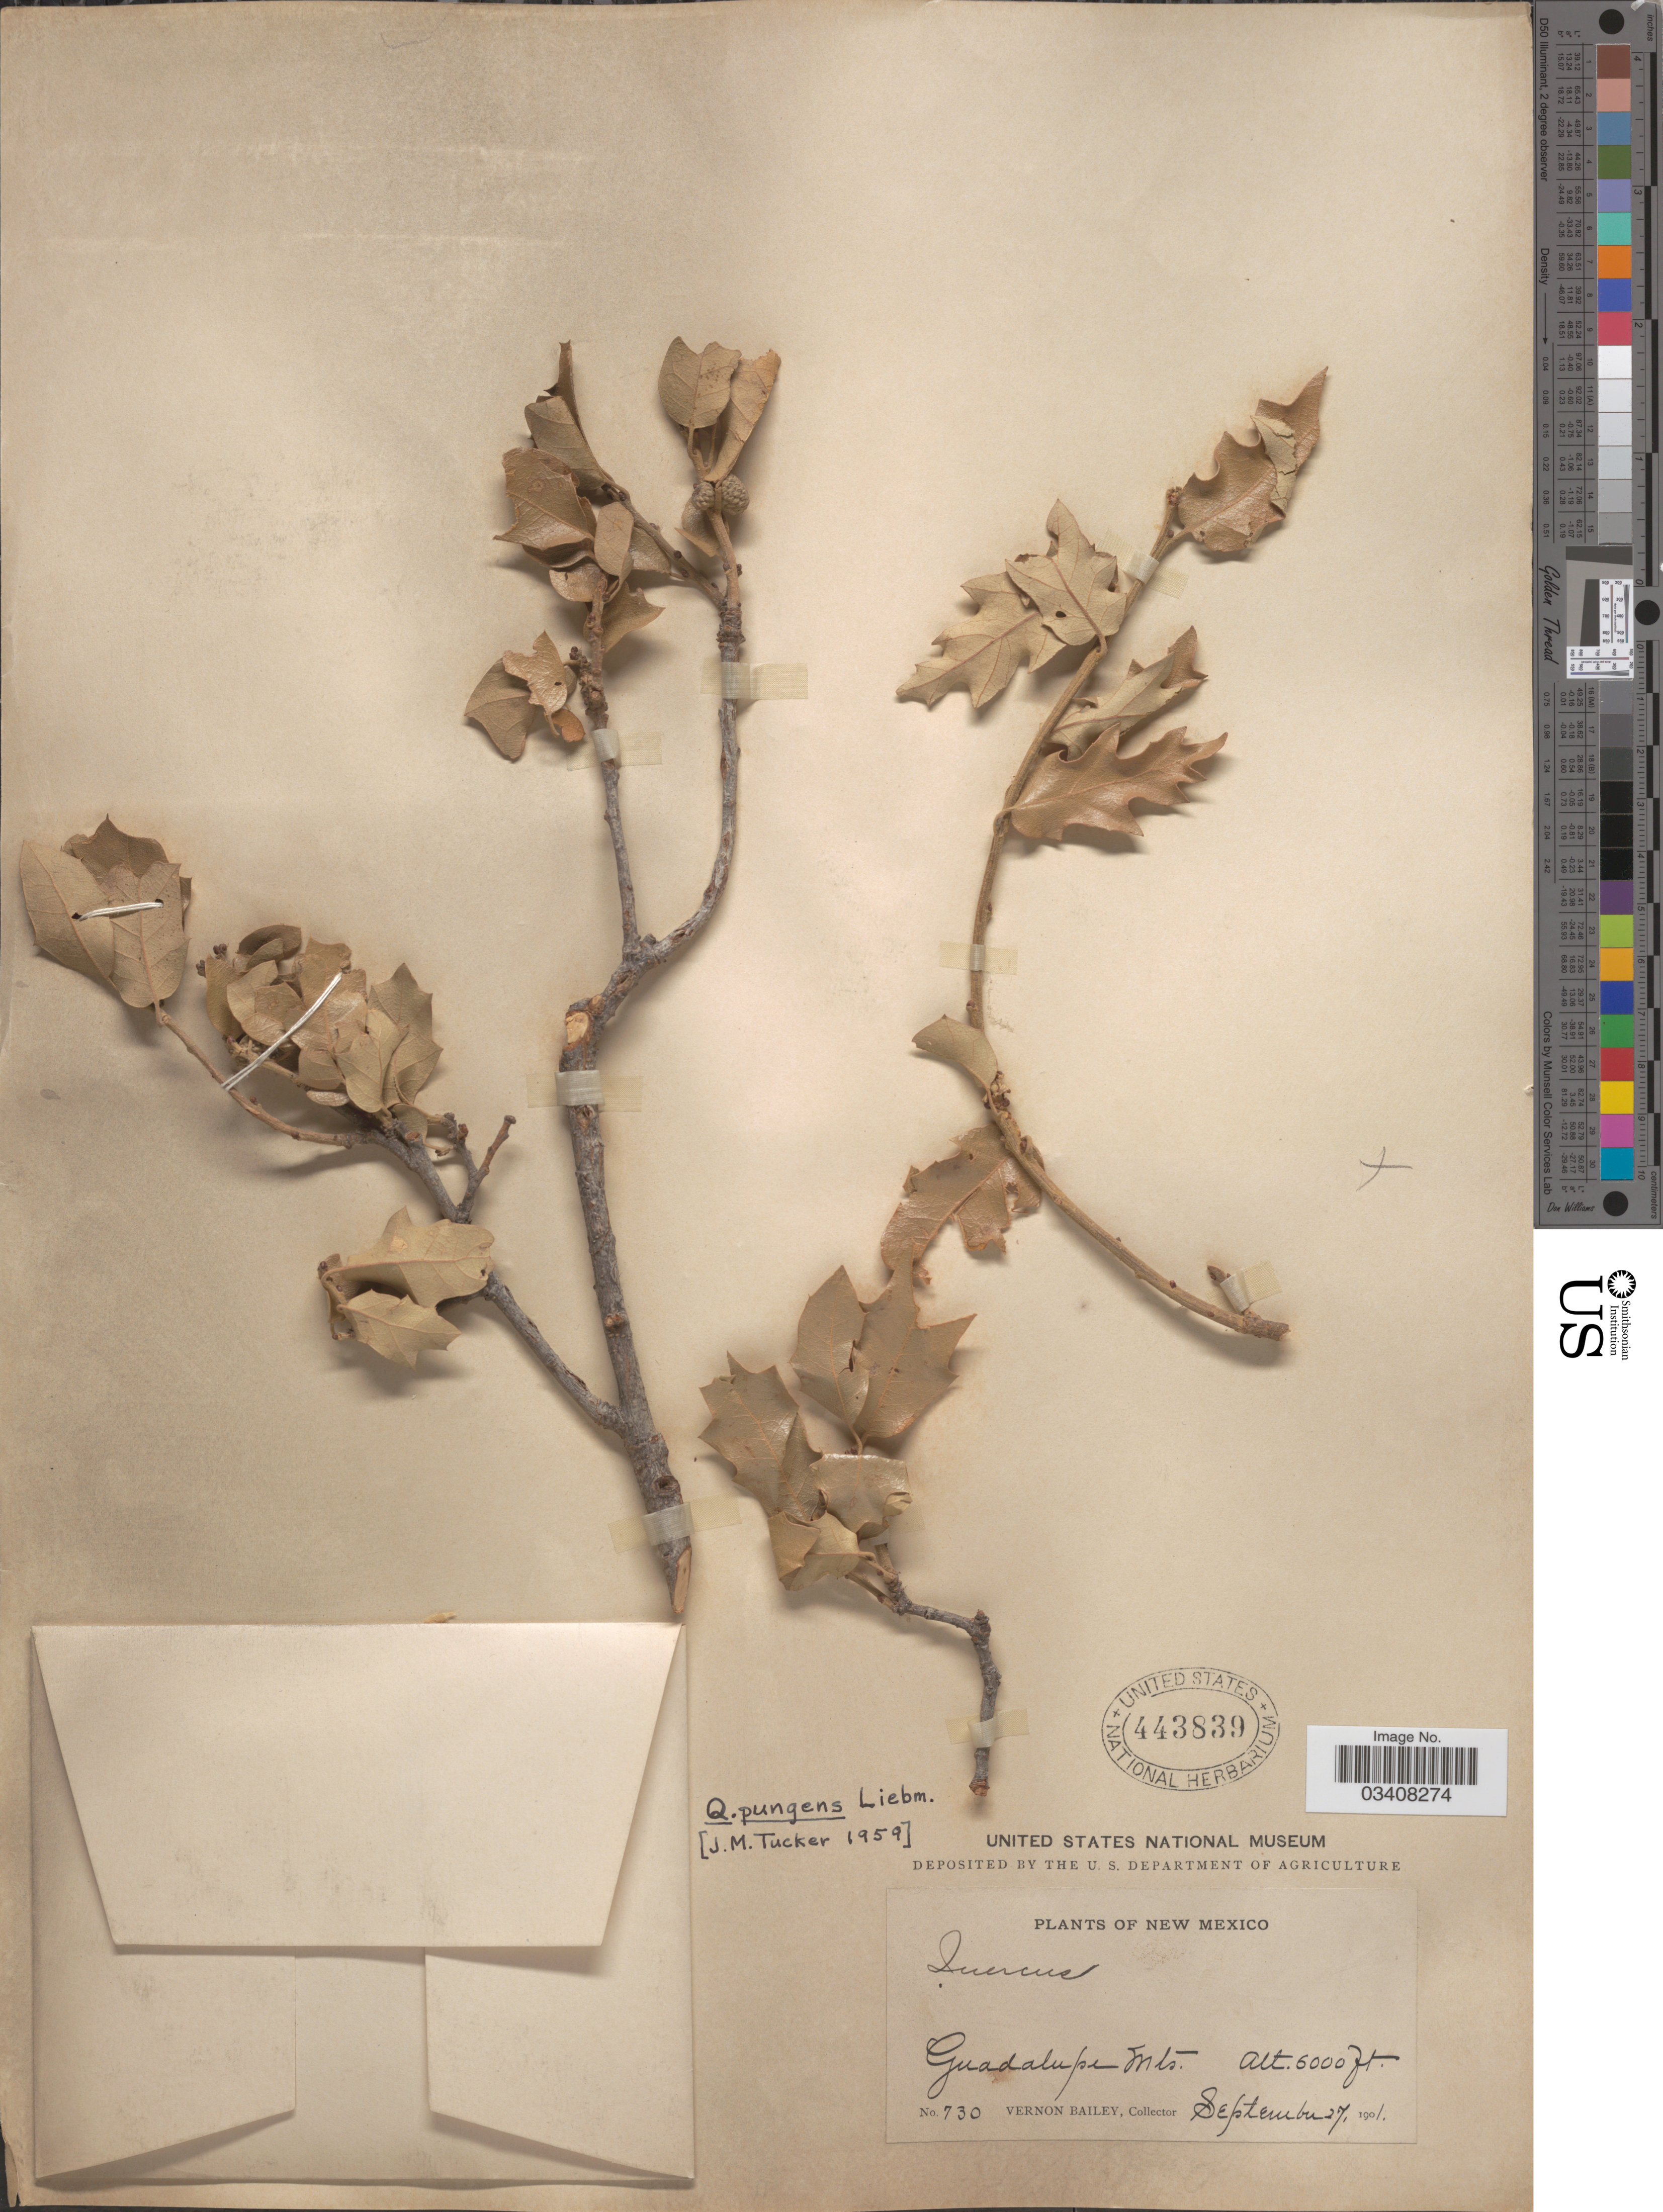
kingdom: Plantae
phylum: Tracheophyta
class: Magnoliopsida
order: Fagales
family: Fagaceae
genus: Quercus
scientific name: Quercus pungens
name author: Liebm.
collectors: V. O. Bailey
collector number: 730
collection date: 1901-09-27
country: United States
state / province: New Mexico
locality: Guadalupe Mts.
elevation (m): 1829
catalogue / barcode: US 443839